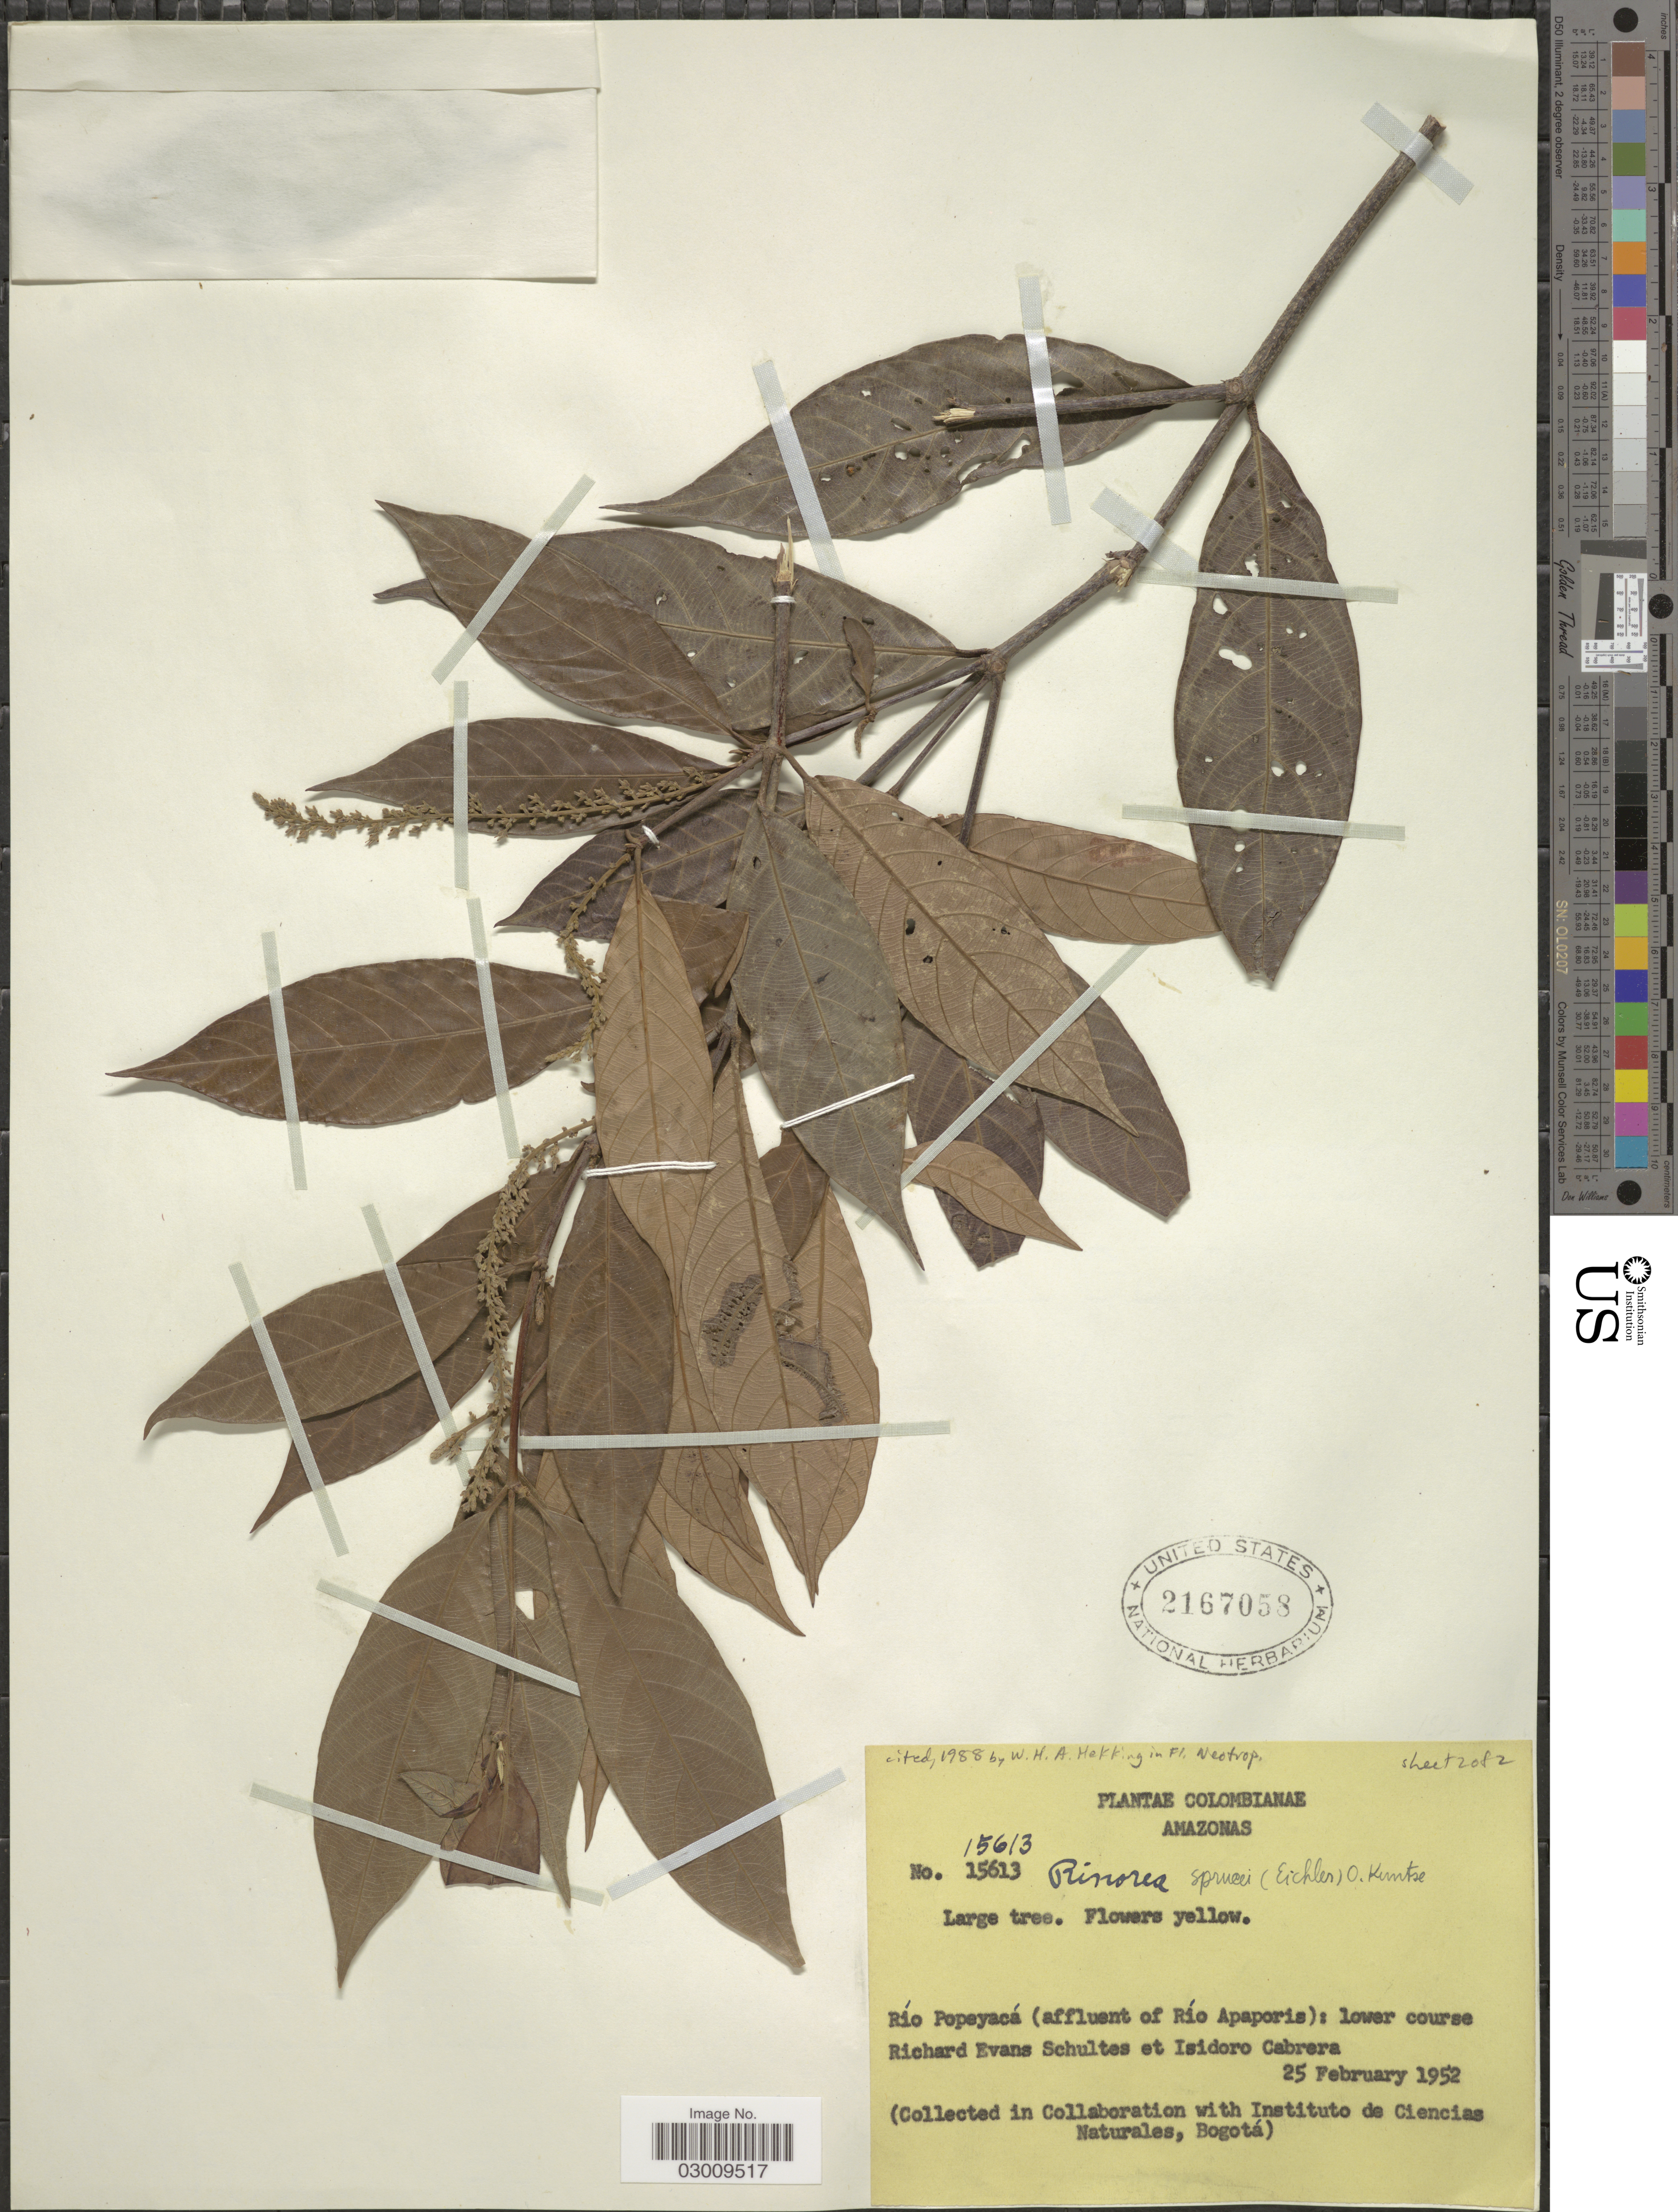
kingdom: Plantae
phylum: Tracheophyta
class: Magnoliopsida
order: Malpighiales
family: Violaceae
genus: Rinorea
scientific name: Rinorea sprucei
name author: (Eichler) Kuntze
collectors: R. E. Schultes & I. Cabrera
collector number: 15613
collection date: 1952-02-25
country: Colombia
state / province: Amazônas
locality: Río Popayacá (affluent of Río Apaporis): lower course.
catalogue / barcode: US 2167058